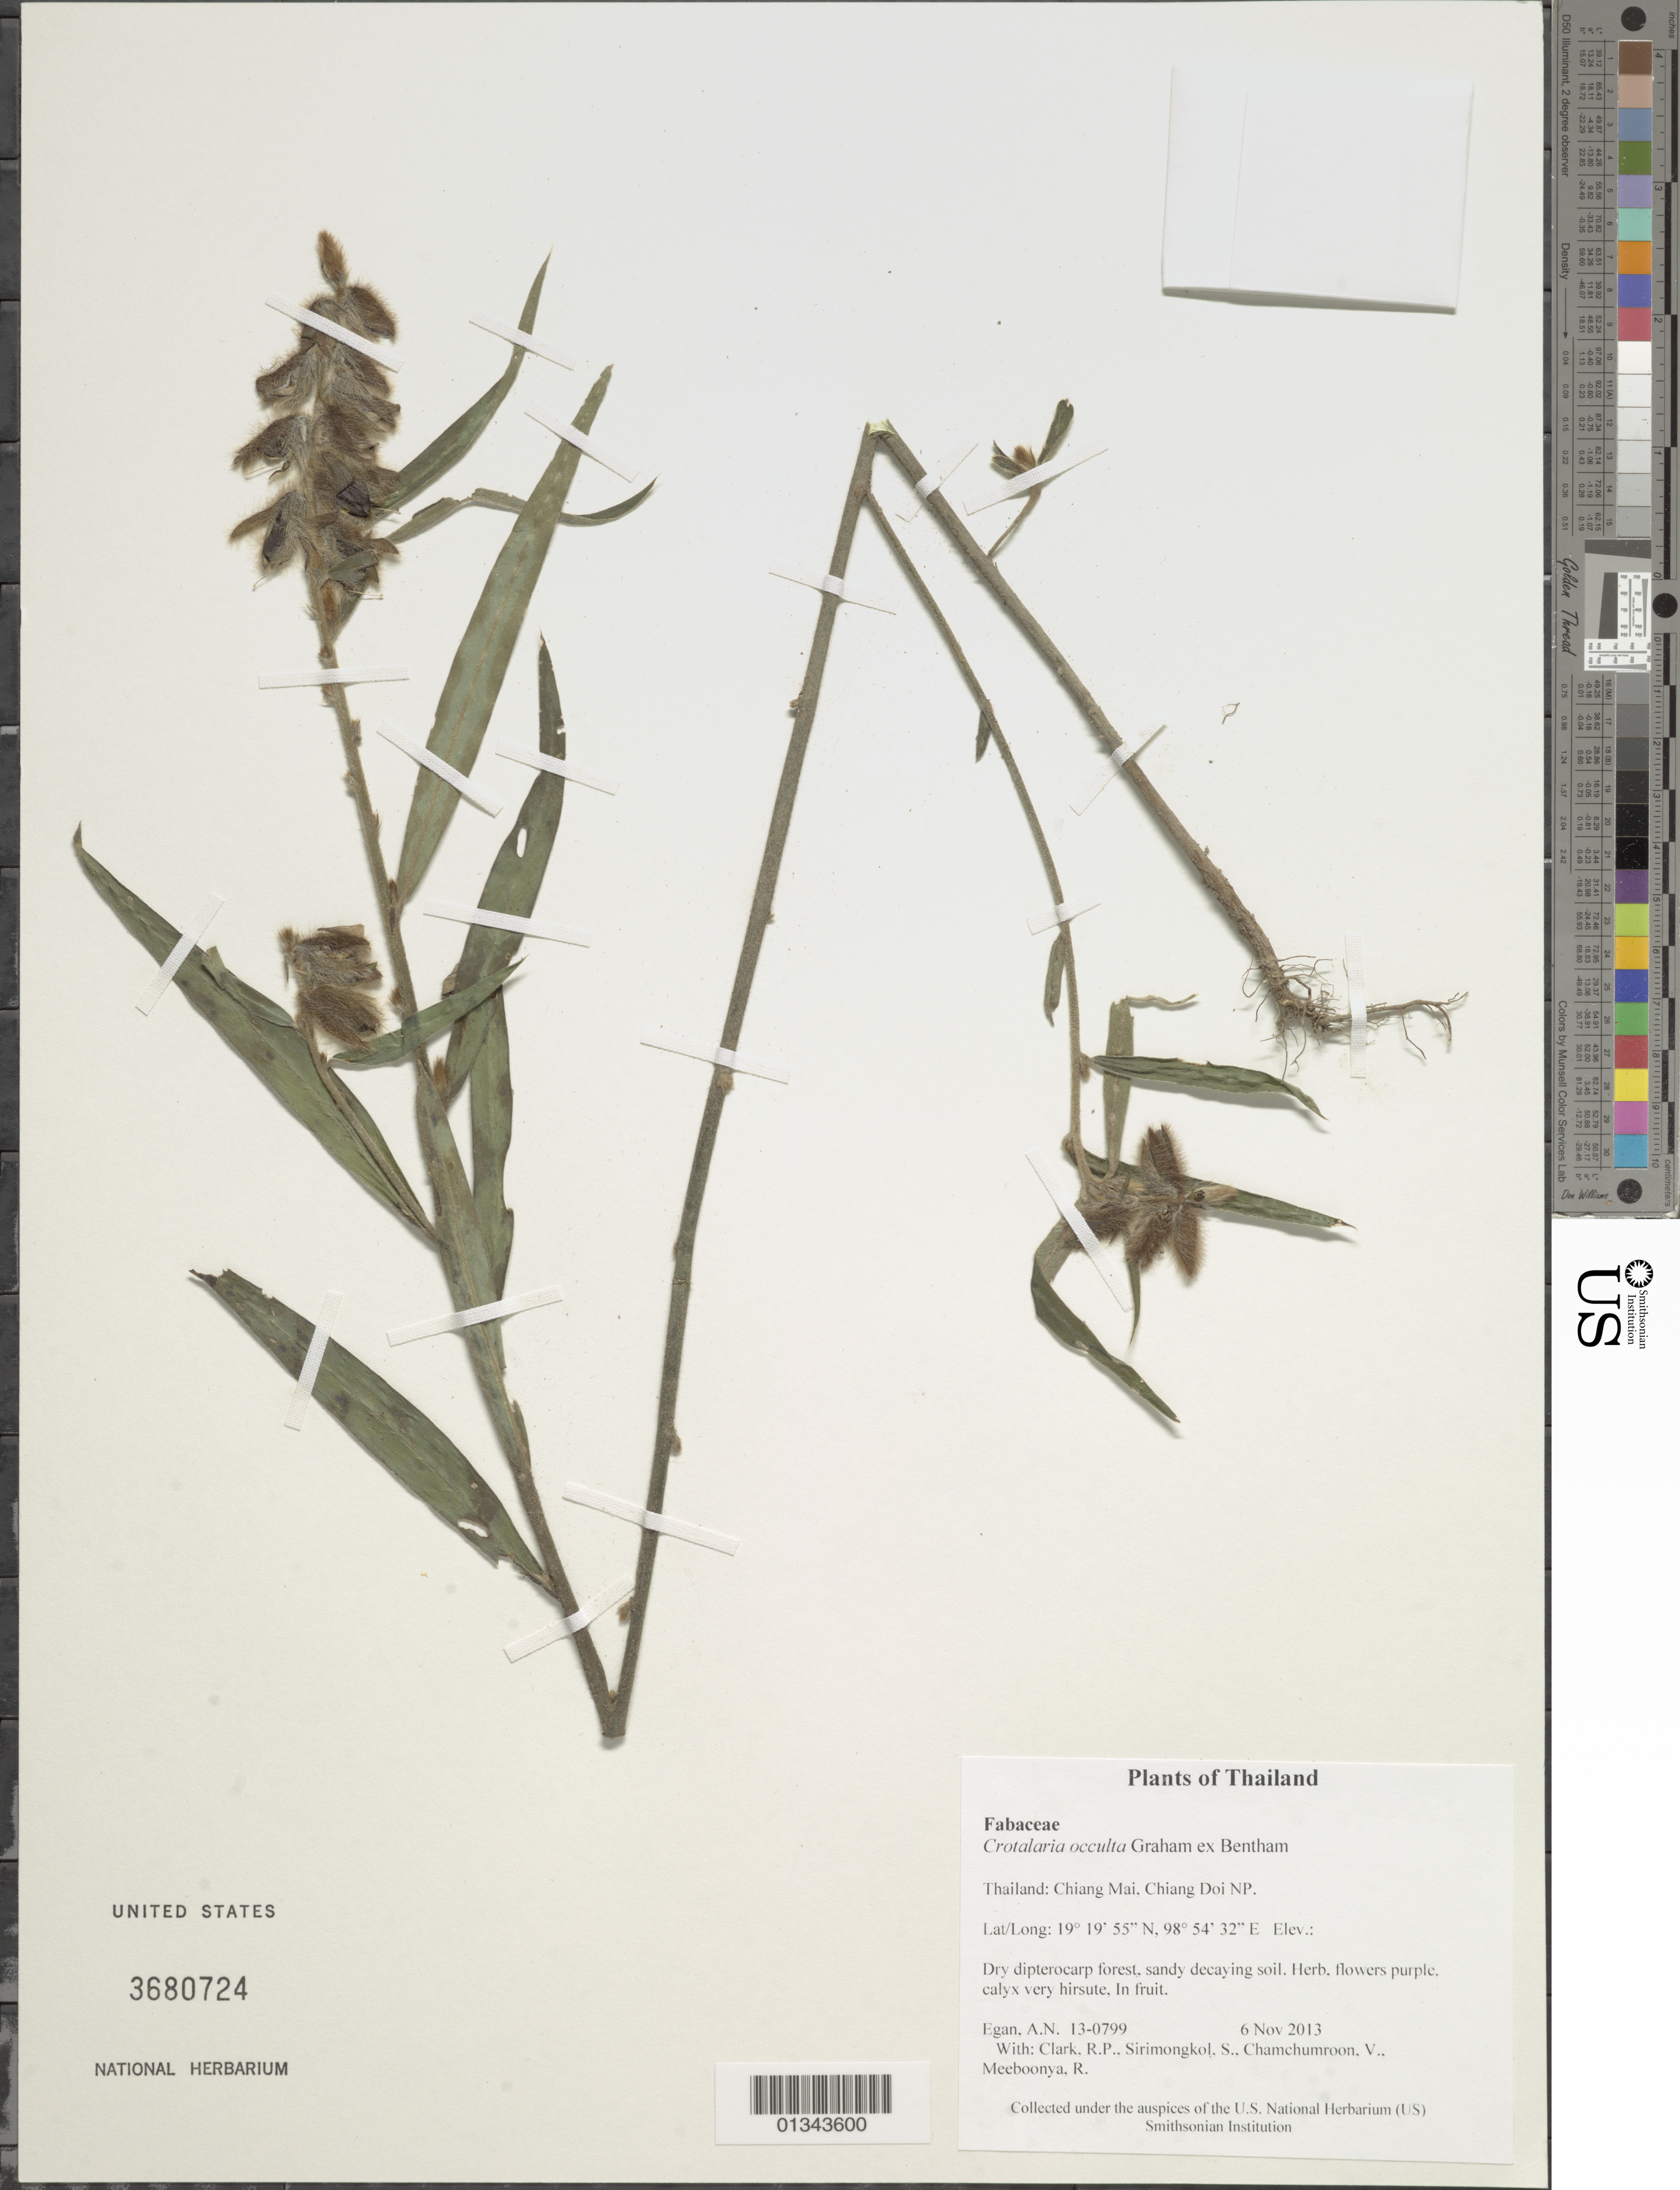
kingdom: Plantae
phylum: Tracheophyta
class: Magnoliopsida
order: Fabales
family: Fabaceae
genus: Crotalaria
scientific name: Crotalaria occulta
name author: Graham ex Benth.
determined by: Egan, Ashley N., (US), Smithsonian Institution - National Museum of Natural History (UNITED STATES)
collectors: A. N. Egan, R. P. Clark, S. Sirimongkol, V. Chamchumroon & R. Meeboonya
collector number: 13-0799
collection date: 2013-11-06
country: Thailand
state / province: Chiang Mai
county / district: Mueang Chiang Mai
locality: Chiang Doi NP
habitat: Dry dipterocarp forest, sandy decaying soil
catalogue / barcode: US 3680724